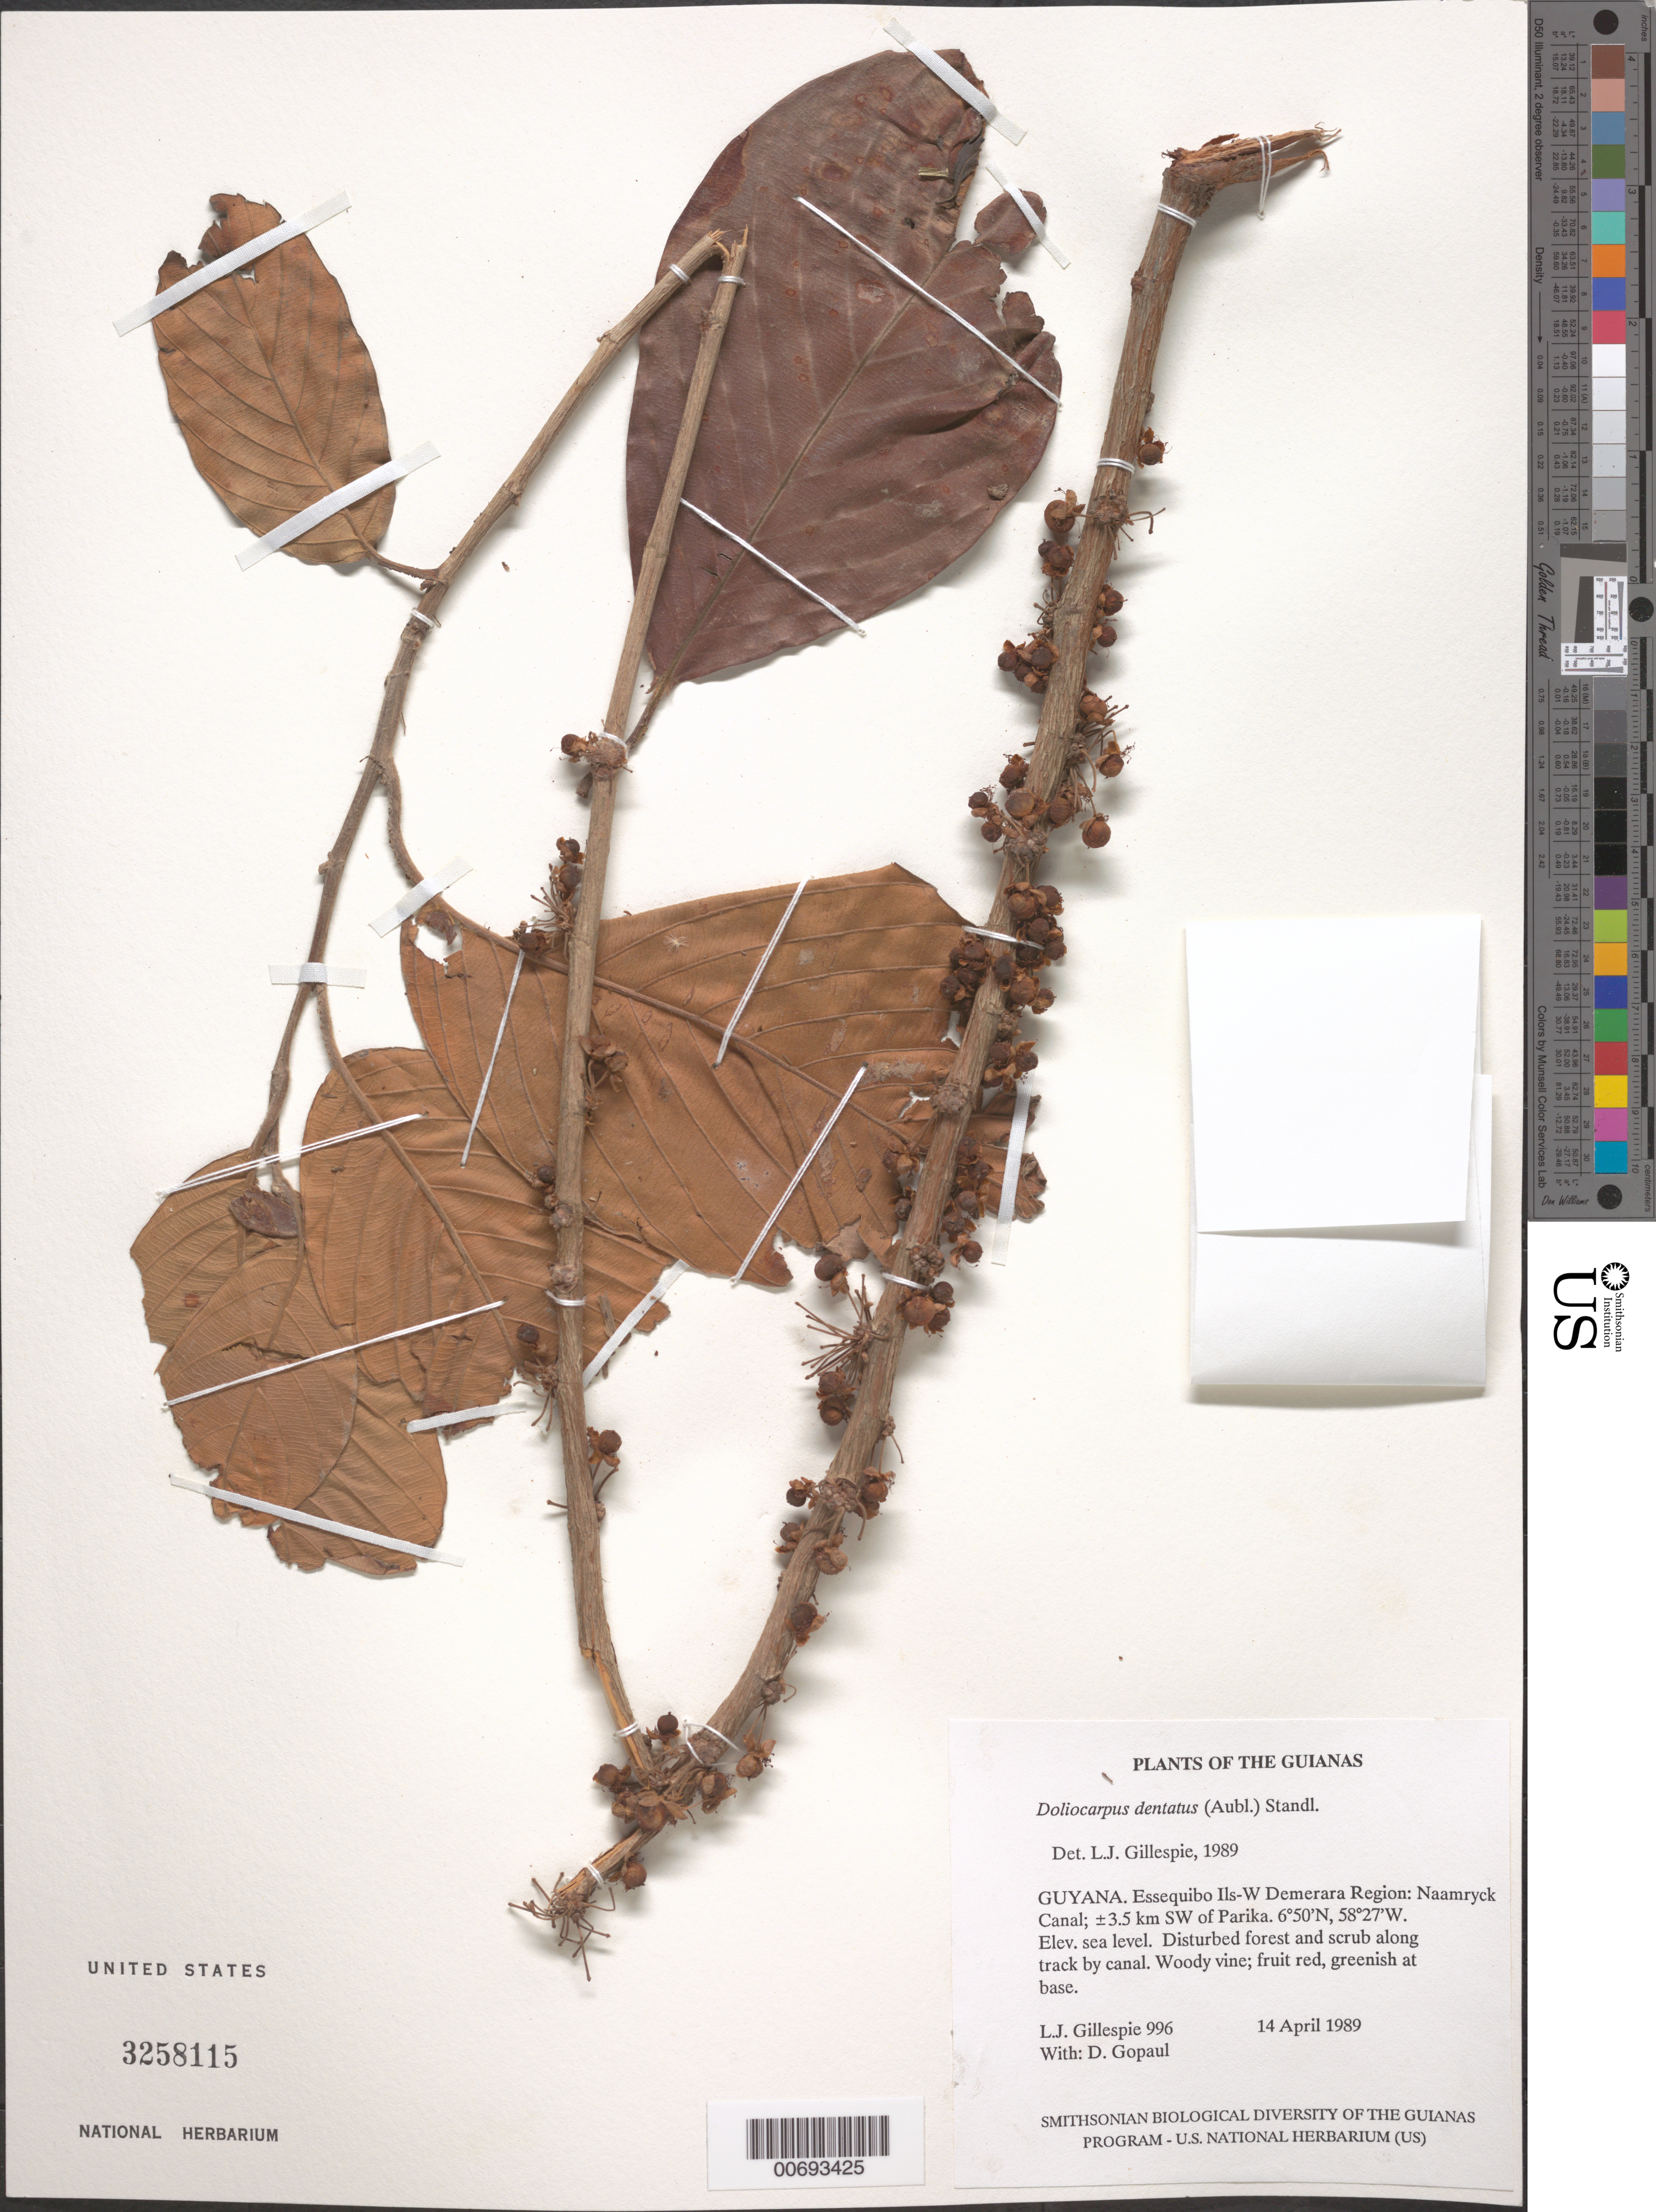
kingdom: Plantae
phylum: Tracheophyta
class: Magnoliopsida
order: Dilleniales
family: Dilleniaceae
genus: Doliocarpus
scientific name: Doliocarpus dentatus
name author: (Aubl.) Standl.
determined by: Gillespie, L. J.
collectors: L. J. Gillespie & D. Gopaul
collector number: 996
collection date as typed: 14 April 1989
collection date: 1989-04-14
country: Guyana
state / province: Essequibo Isl-W. Demerara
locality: Naamryck Canal; ±3.5 km SW of Parika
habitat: Disturbed forest and scrub along track by canal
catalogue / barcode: US 3258115